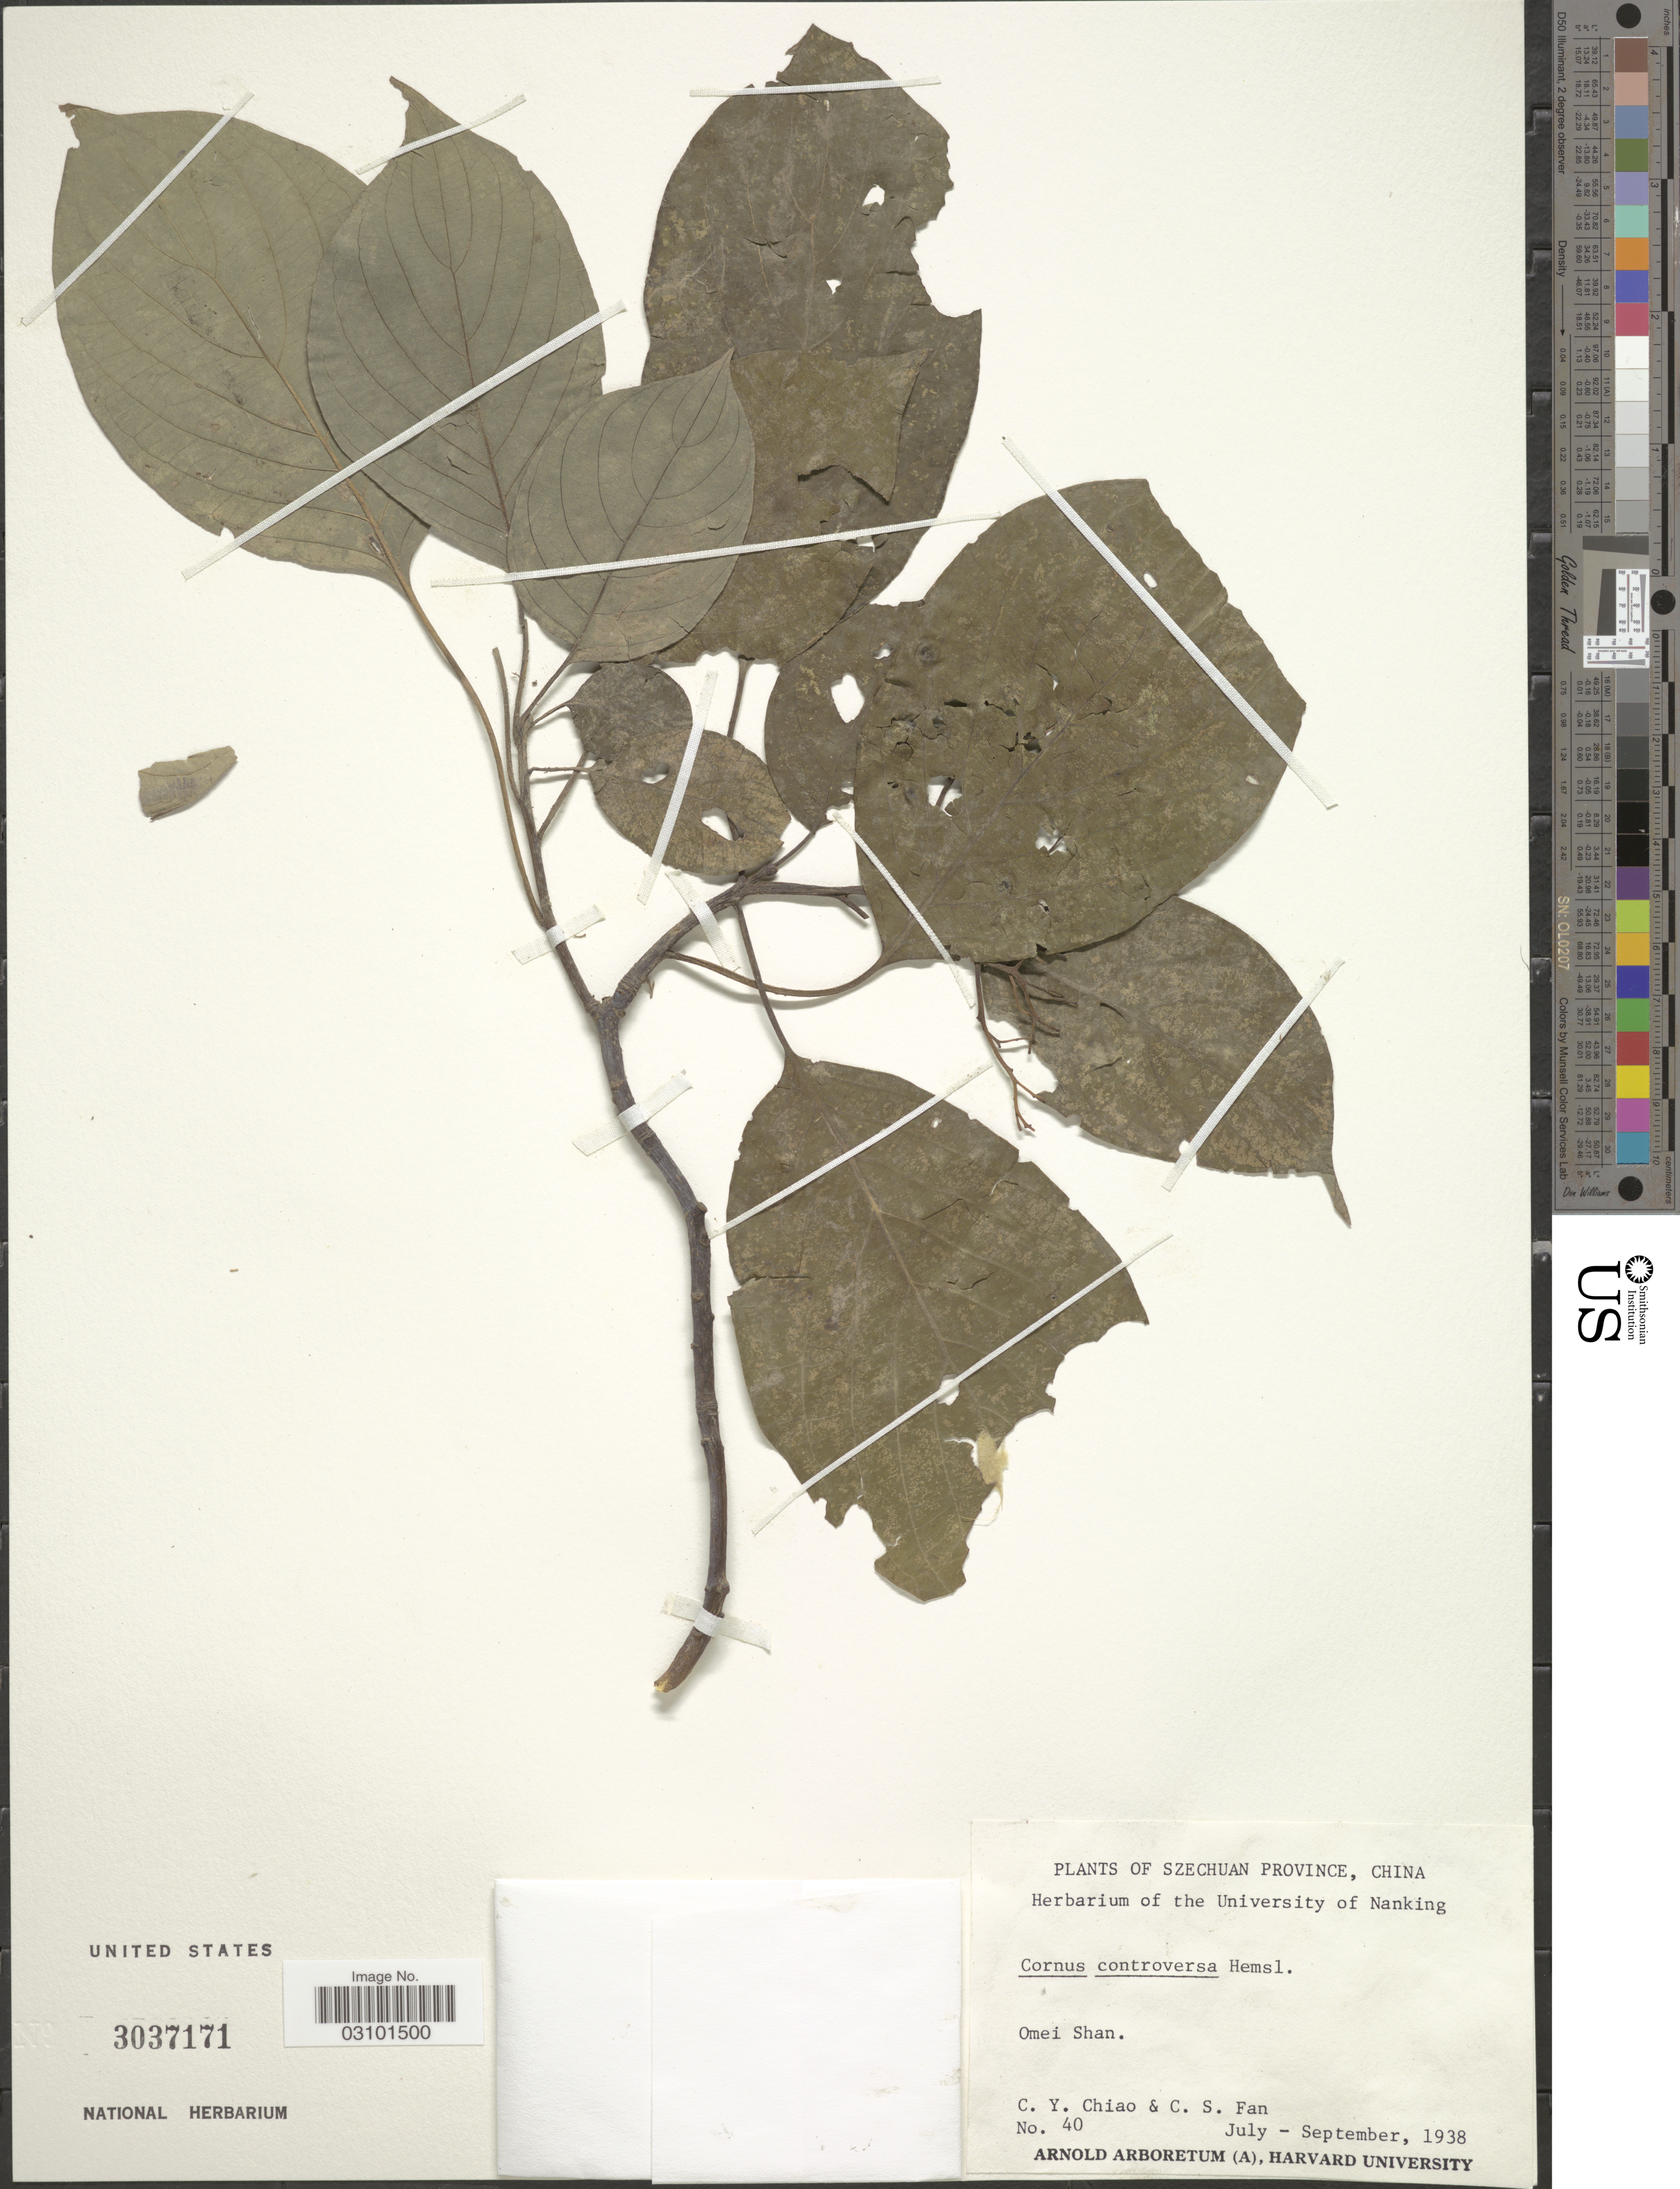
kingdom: Plantae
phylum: Tracheophyta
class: Magnoliopsida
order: Cornales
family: Cornaceae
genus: Cornus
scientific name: Cornus controversa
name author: Hemsl.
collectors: C. Y. Chiao & C. S. Fan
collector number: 40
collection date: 1938-07/1938-09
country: China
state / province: Sichuan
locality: Szechuan Province. Omei Shan.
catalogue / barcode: US 3037171